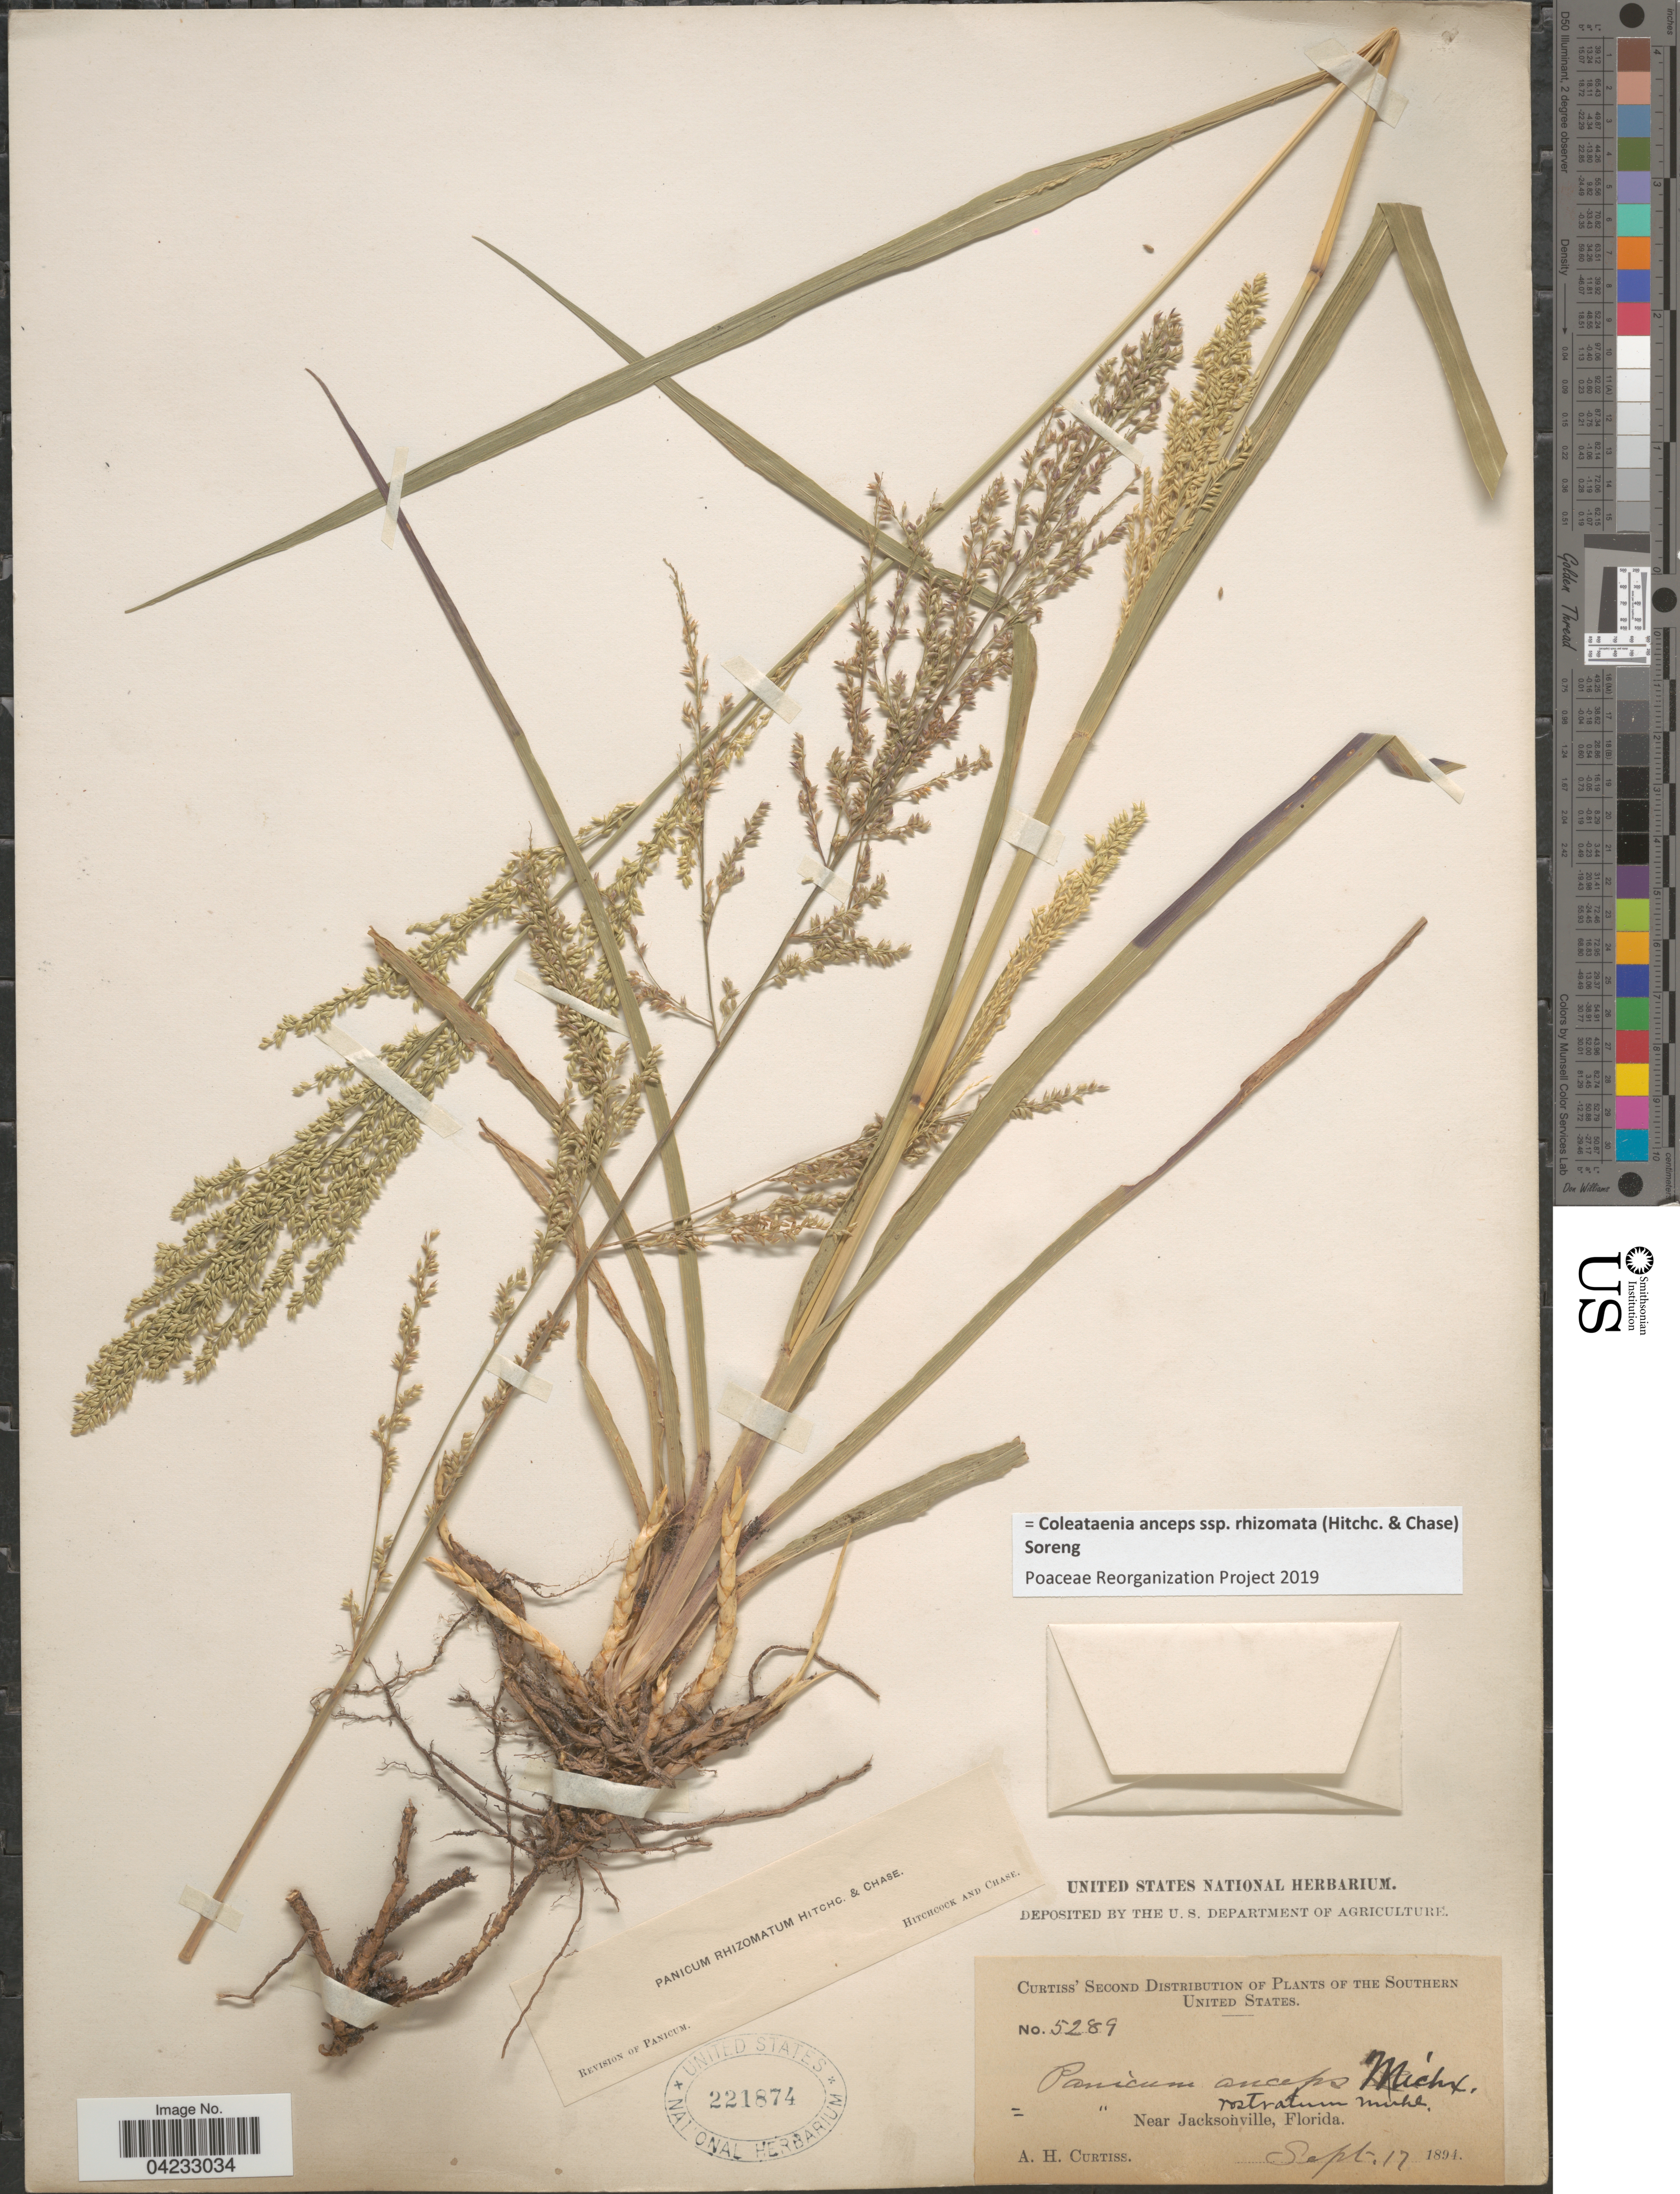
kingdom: Plantae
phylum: Tracheophyta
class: Liliopsida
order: Poales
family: Poaceae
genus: Coleataenia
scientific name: Coleataenia anceps subsp. rhizomata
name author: (Hitchc. & Chase) Soreng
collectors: A. H. Curtiss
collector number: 5289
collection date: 1891-09-17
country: United States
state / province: Florida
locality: The Southern United States. Near Jacksonville.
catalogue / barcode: US 221874